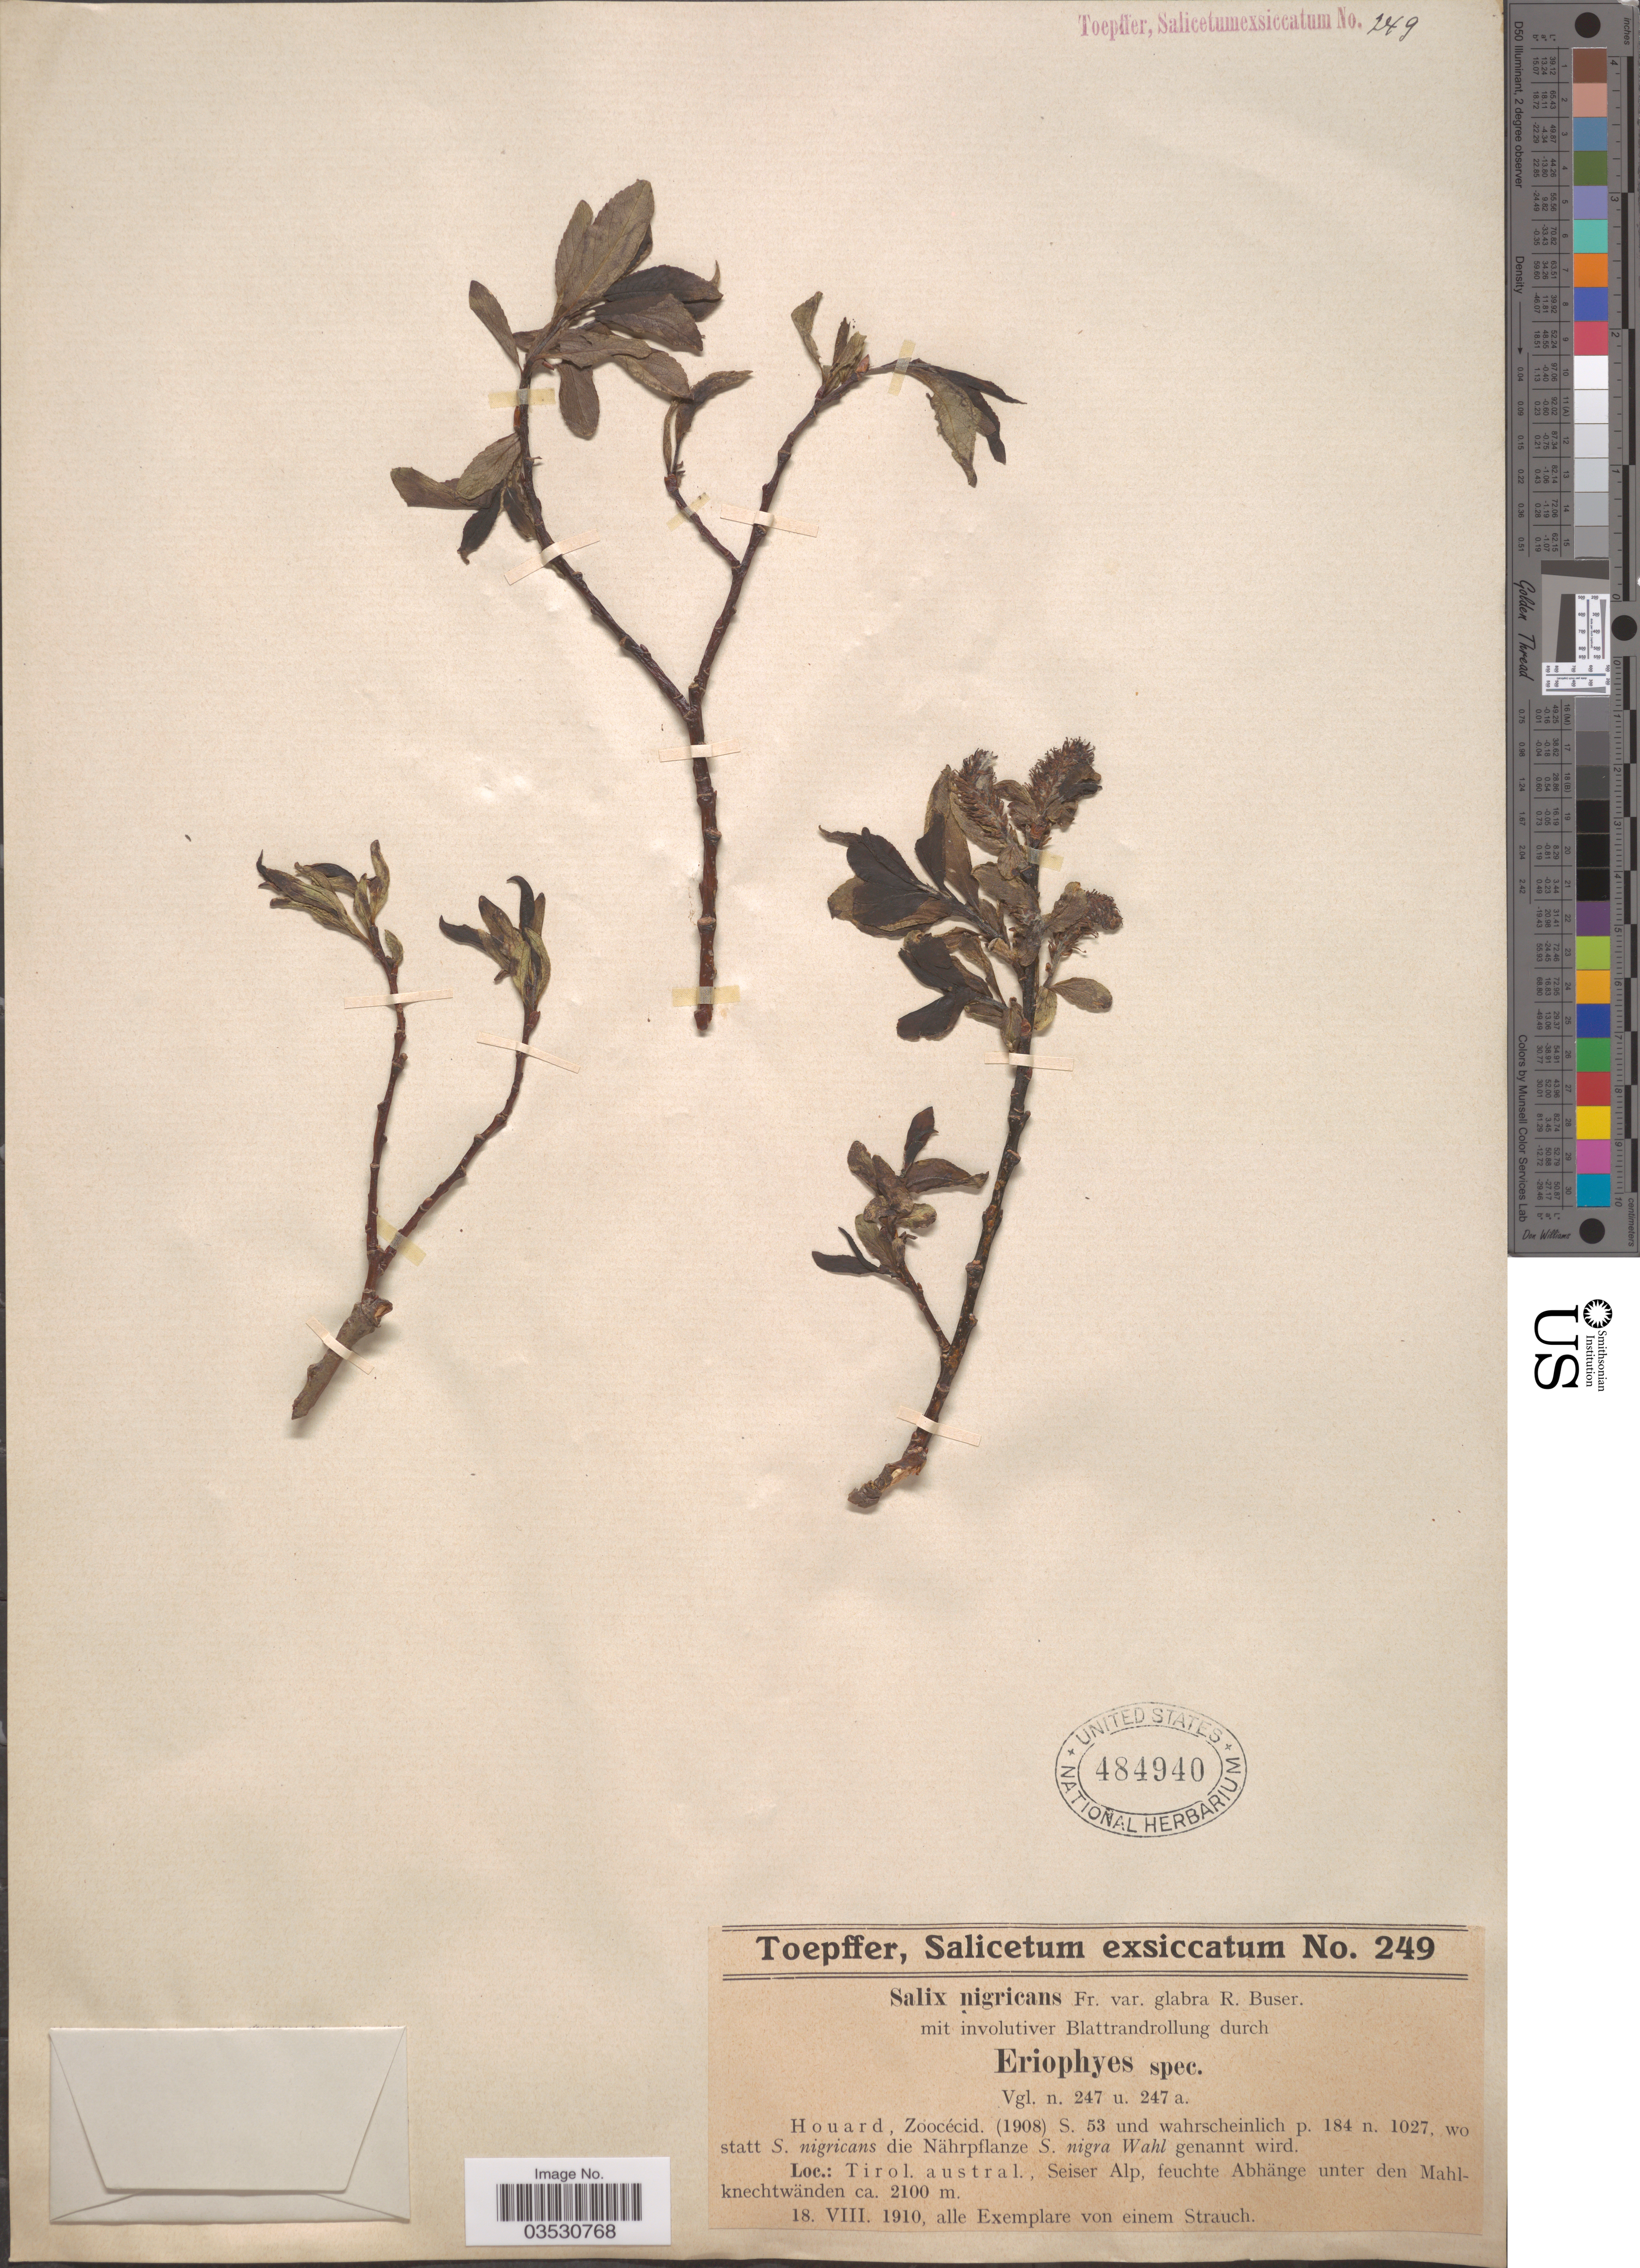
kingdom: Plantae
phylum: Tracheophyta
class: Magnoliopsida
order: Malpighiales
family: Salicaceae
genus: Salix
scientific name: Salix nigricans var. glabra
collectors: A. Toepffer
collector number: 249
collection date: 1910-08-18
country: Austria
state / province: Tirol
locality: Seiser Alp, feuchte Abhänge unter den Mahlknechtwänden.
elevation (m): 2100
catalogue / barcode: US 484940